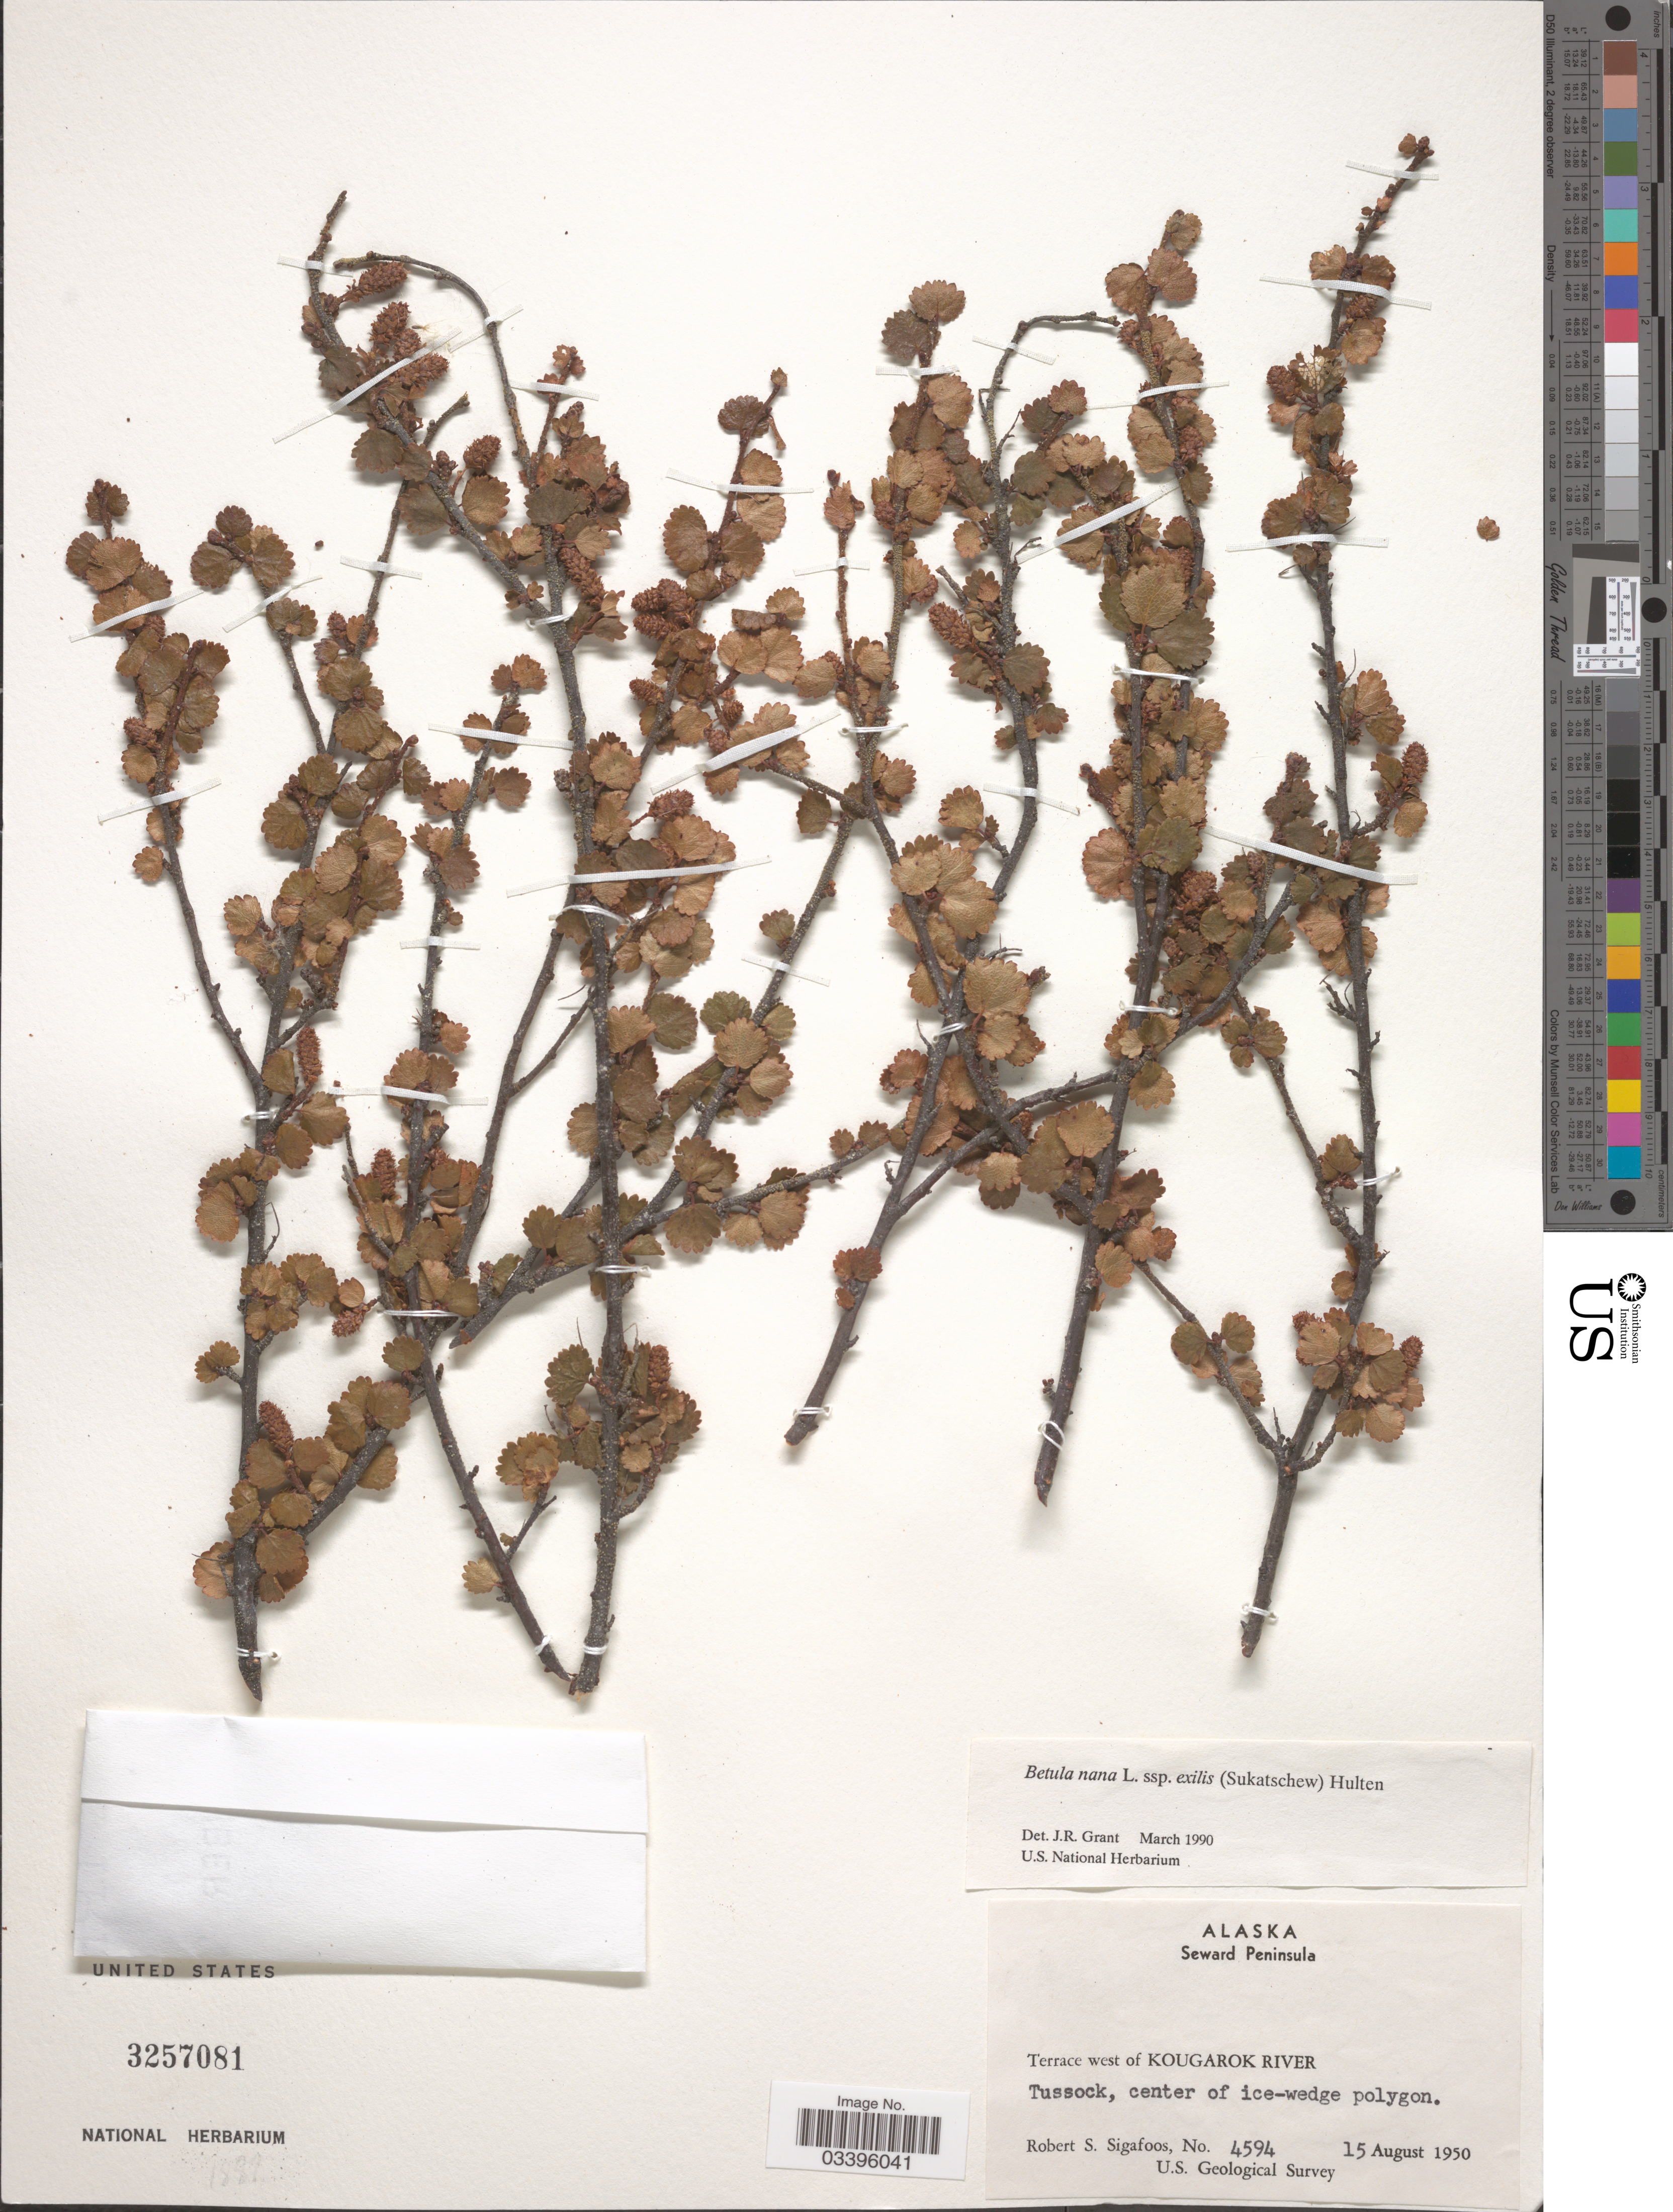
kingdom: Plantae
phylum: Tracheophyta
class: Magnoliopsida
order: Fagales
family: Betulaceae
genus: Betula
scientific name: Betula nana subsp. exilis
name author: L.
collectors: R. Sigafoos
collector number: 4594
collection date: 1950-08-15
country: United States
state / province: Alaska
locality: Seward Peninsula. Terrace west of Kougarok River. Tussock, center of ice-wedge polygon.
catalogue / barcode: US 3257081